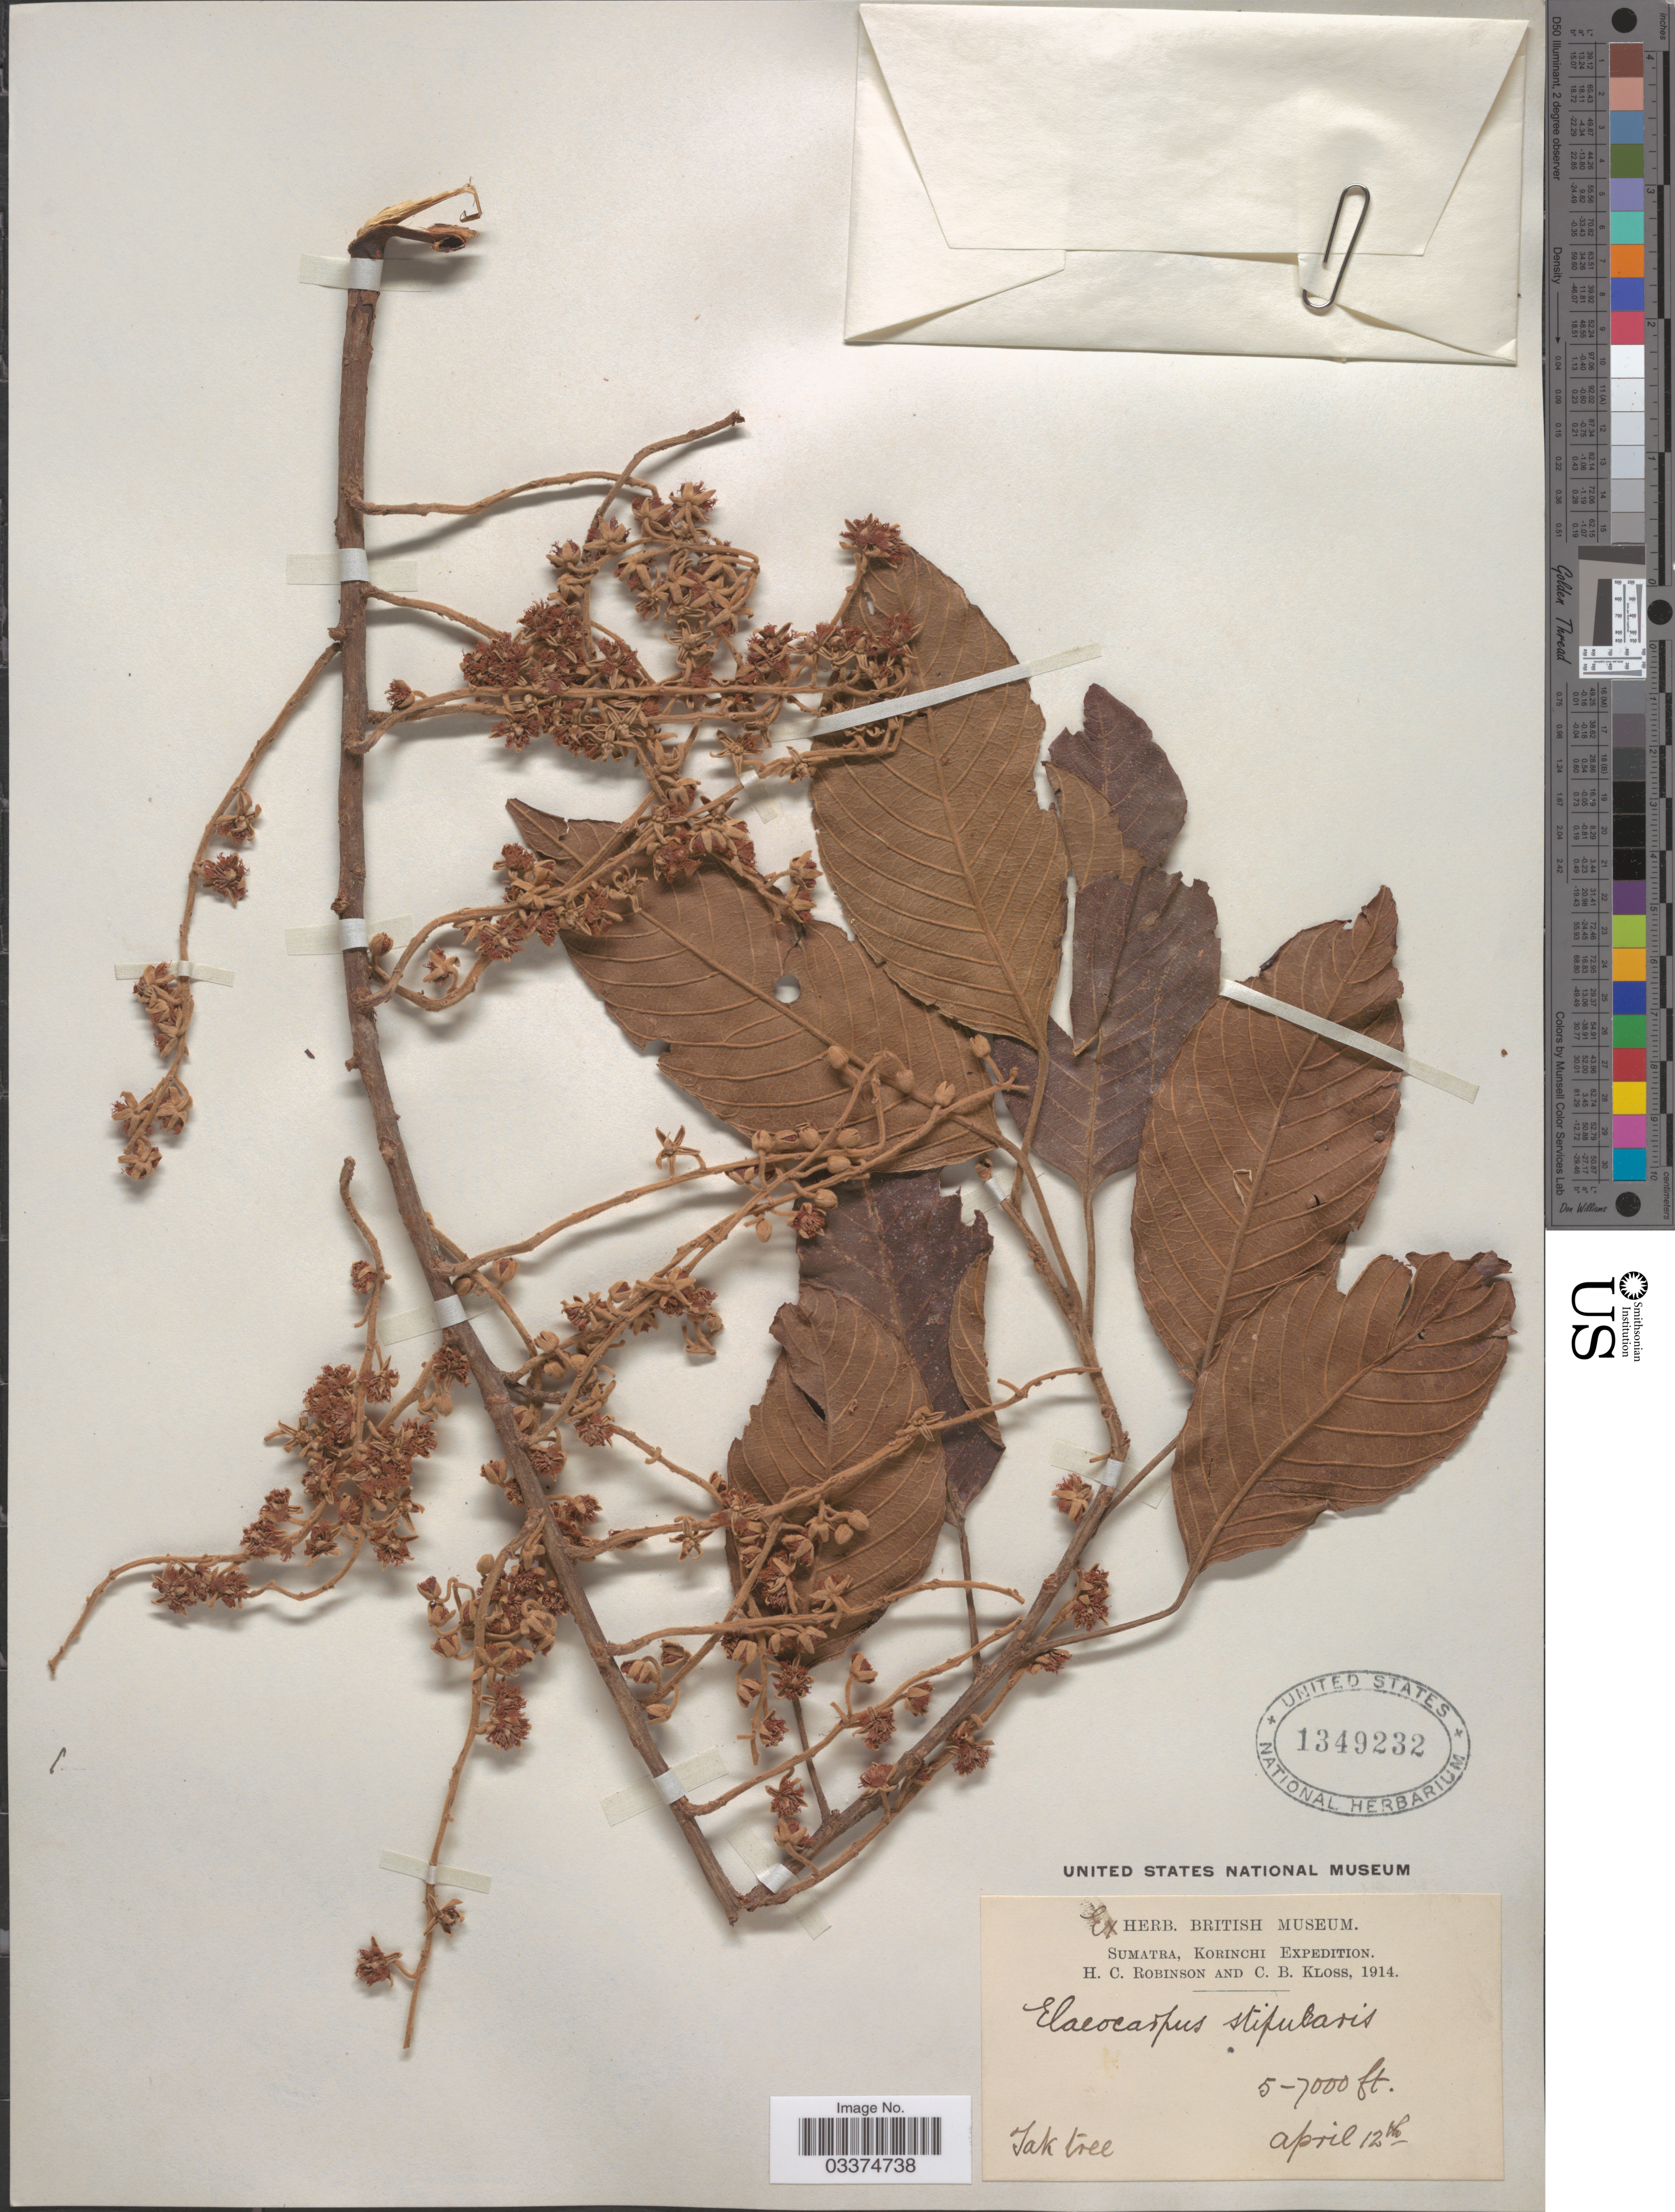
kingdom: Plantae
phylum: Tracheophyta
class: Magnoliopsida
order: Oxalidales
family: Elaeocarpaceae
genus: Elaeocarpus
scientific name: Elaeocarpus stipularis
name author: Blume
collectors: H. C. Robinson & C. Kloss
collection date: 1914-04-12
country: Indonesia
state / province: Sumatra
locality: Korinchi.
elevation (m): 1524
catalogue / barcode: US 1349232